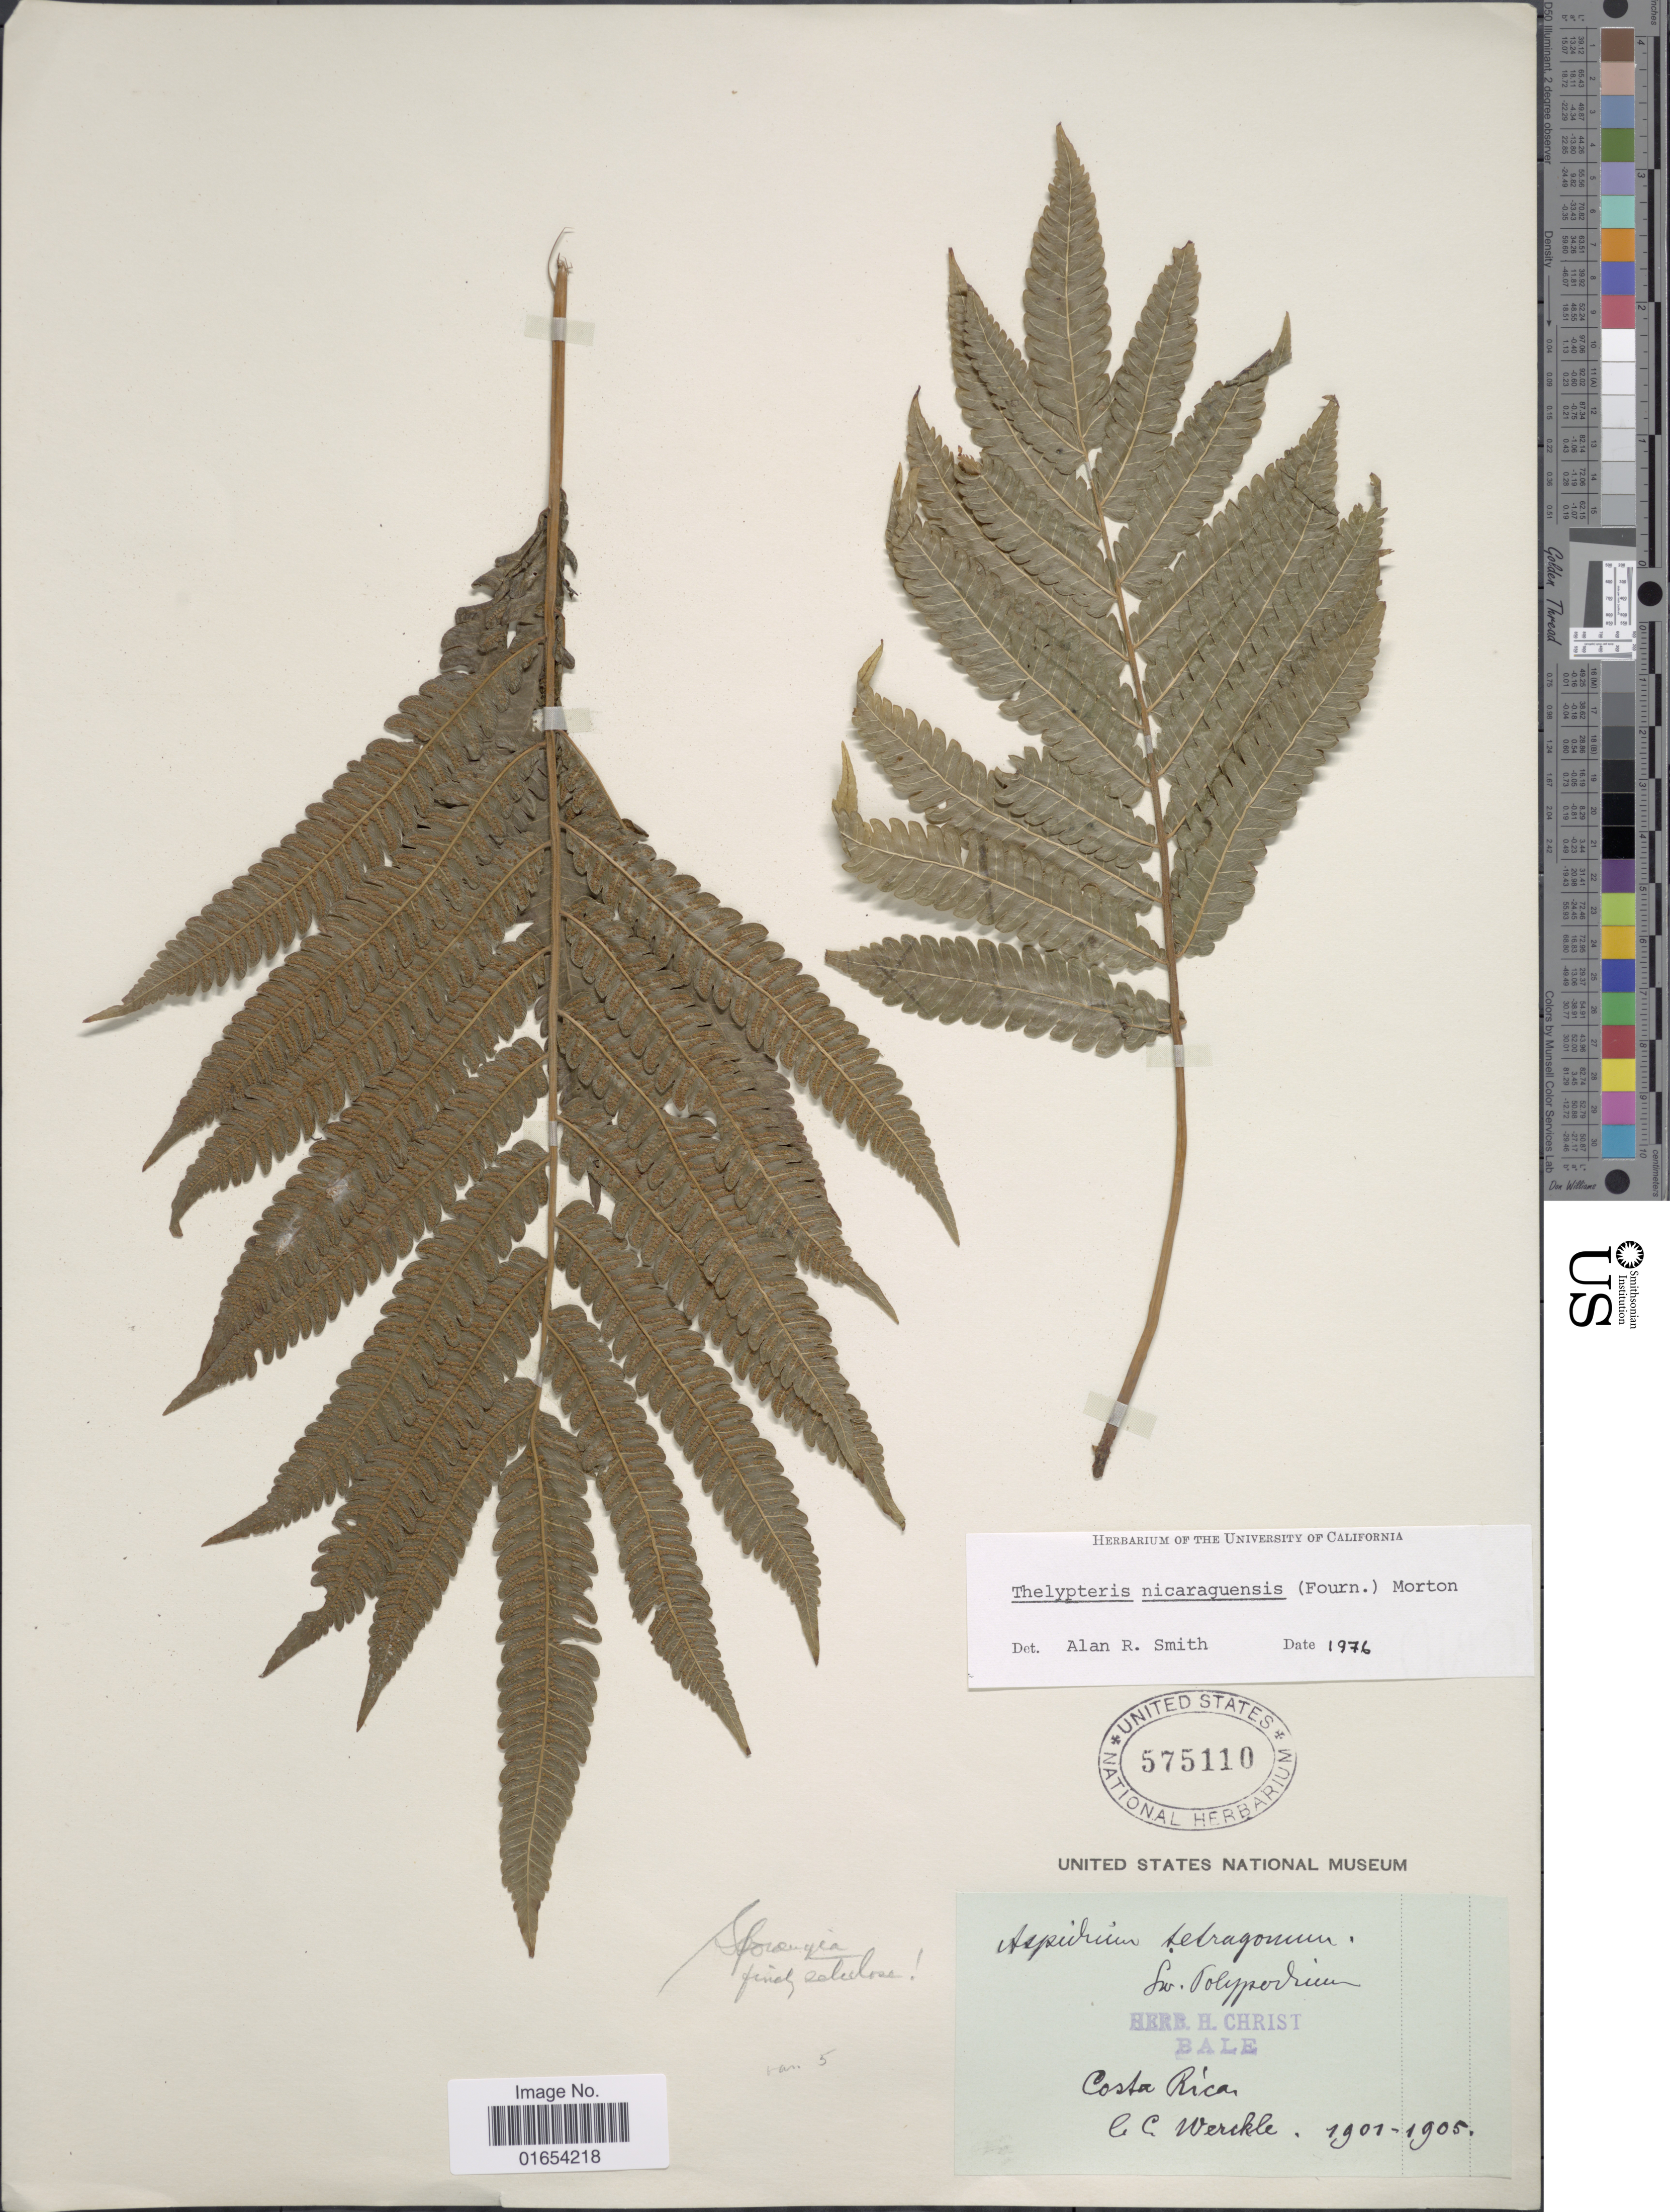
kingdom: Plantae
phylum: Tracheophyta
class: Polypodiopsida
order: Polypodiales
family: Thelypteridaceae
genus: Goniopteris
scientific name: Goniopteris nicaraguensis (C. Chr.) comb. nov., ined 2015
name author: (C. Chr.)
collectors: C. C Wercklé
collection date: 1901/1905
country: Costa Rica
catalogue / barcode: US 575110